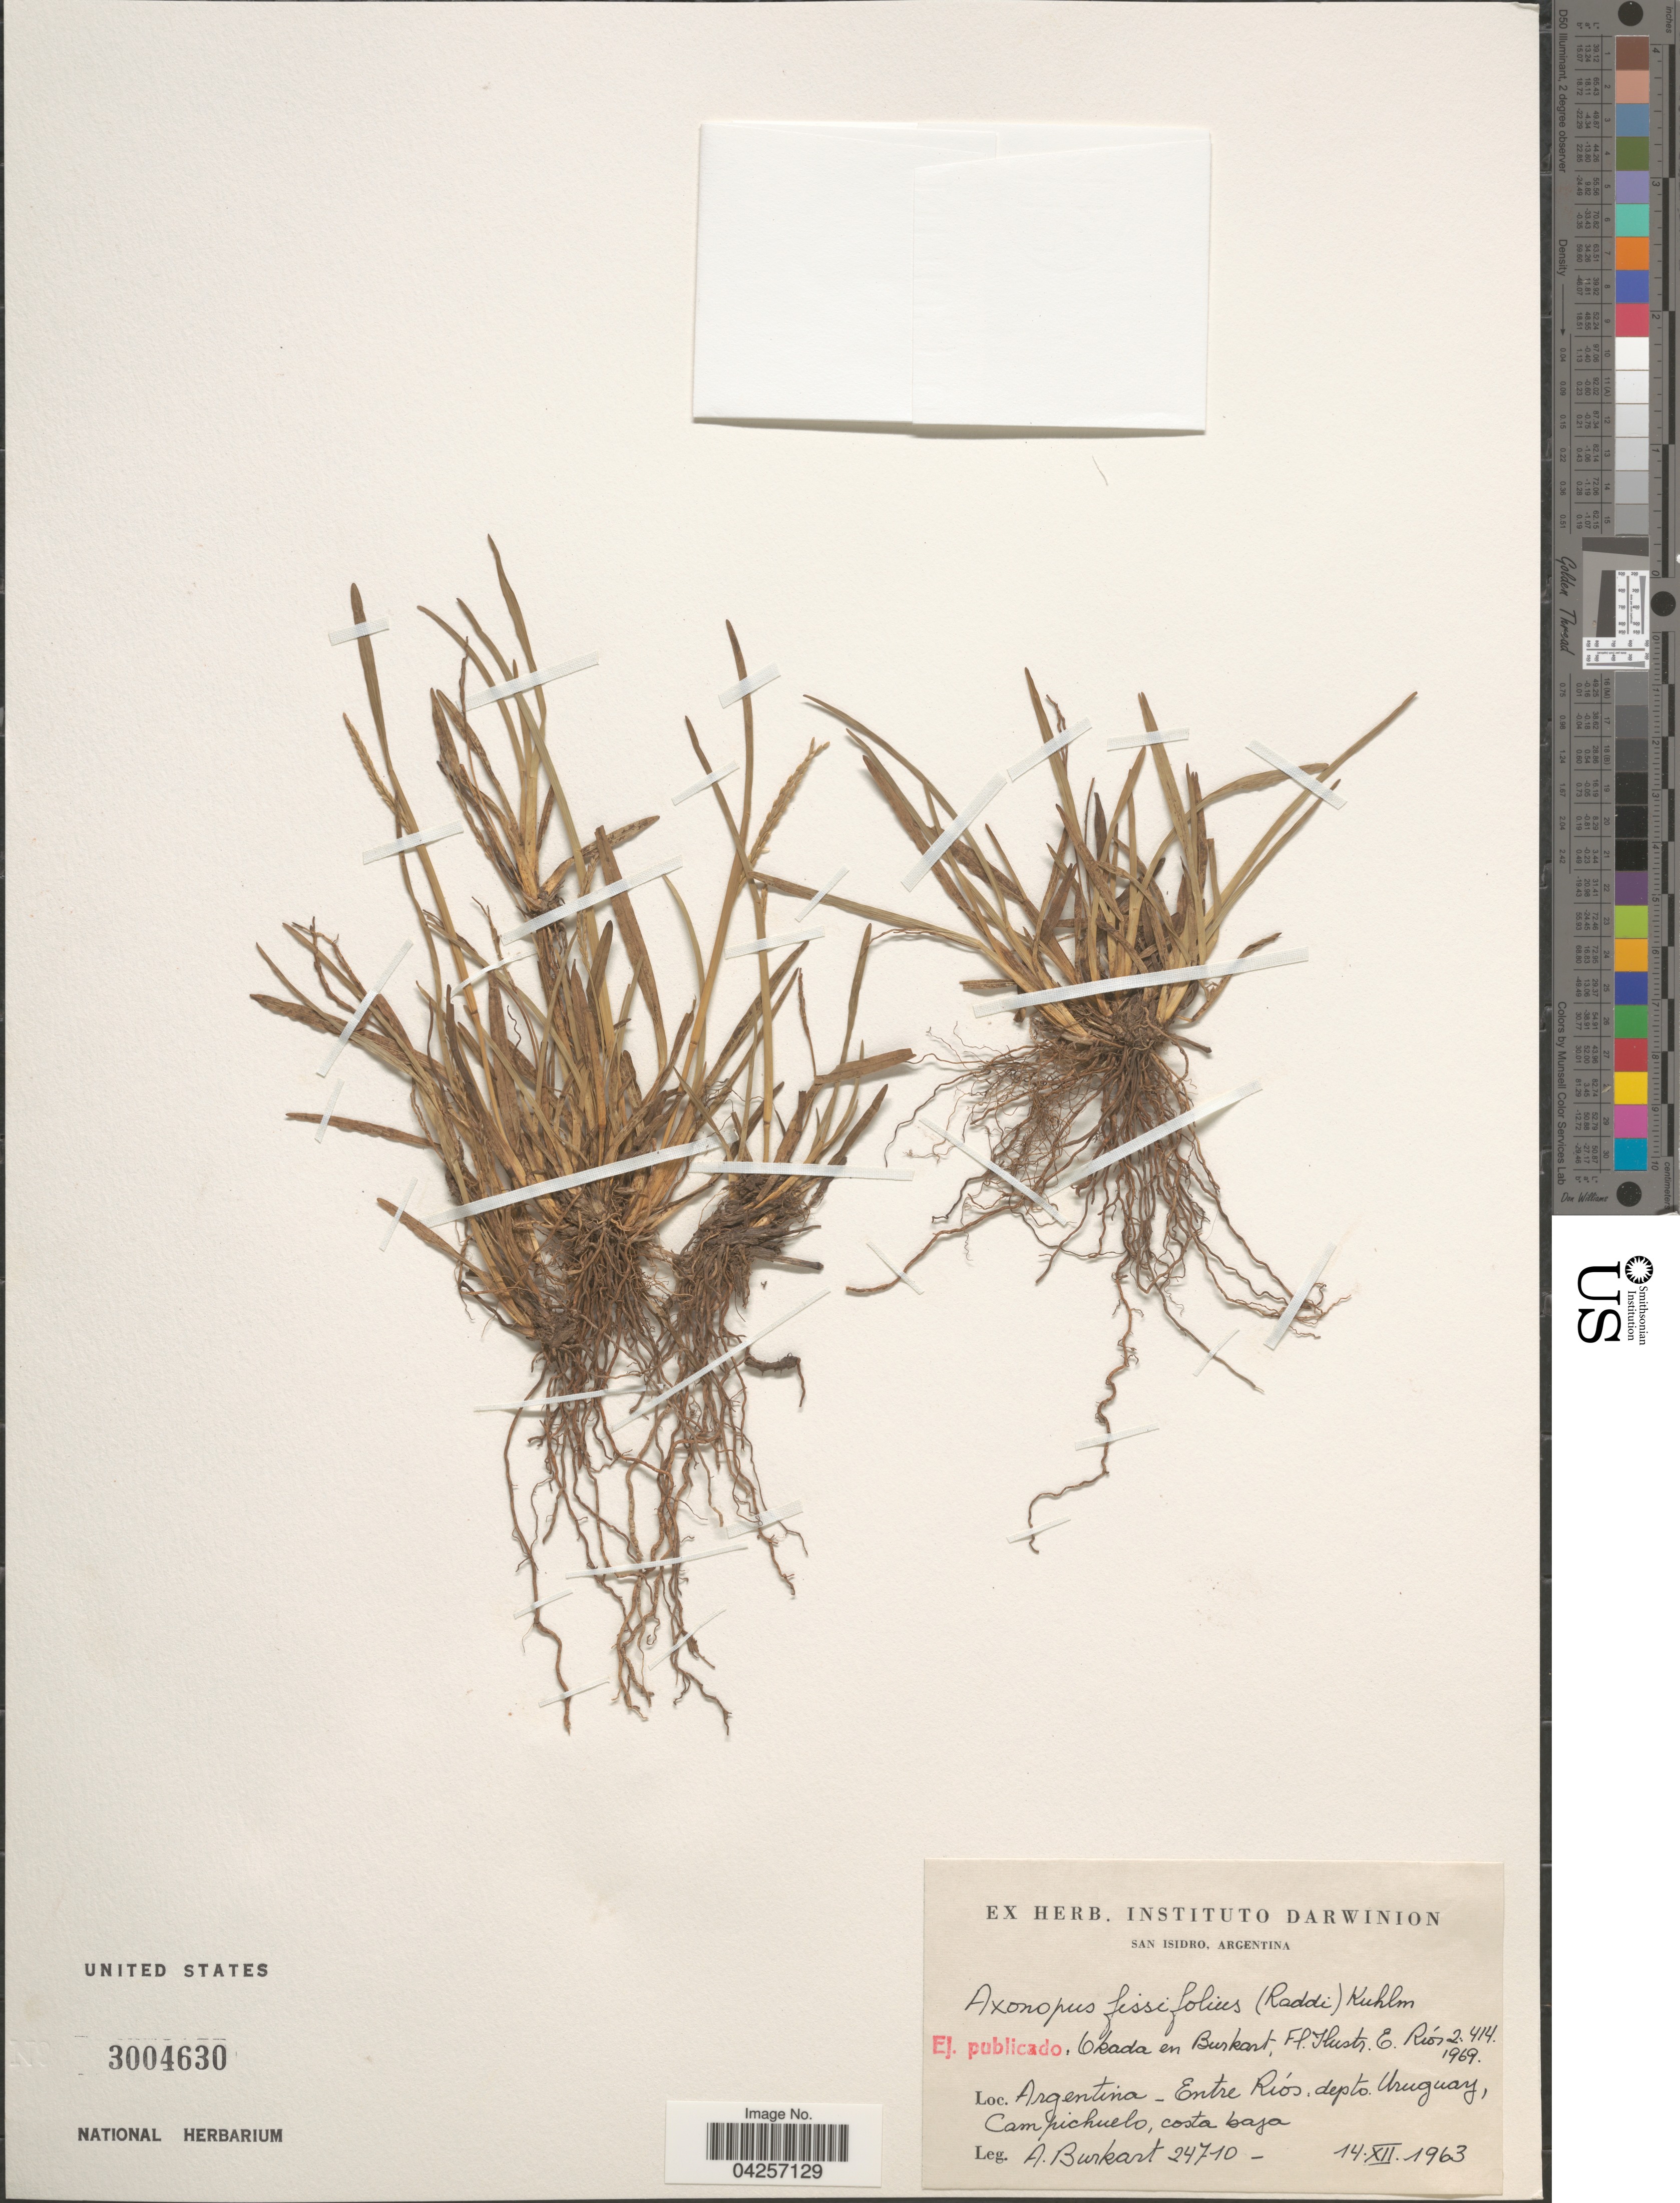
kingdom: Plantae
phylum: Tracheophyta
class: Liliopsida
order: Poales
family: Poaceae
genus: Axonopus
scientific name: Axonopus fissifolius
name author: (Raddi) Kuhlm.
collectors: A. E. Burkart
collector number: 24710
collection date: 1963-12-14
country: Argentina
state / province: Entre Rios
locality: Depto. Uruguay. Campichuelo, costa baja.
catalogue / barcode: US 3004630